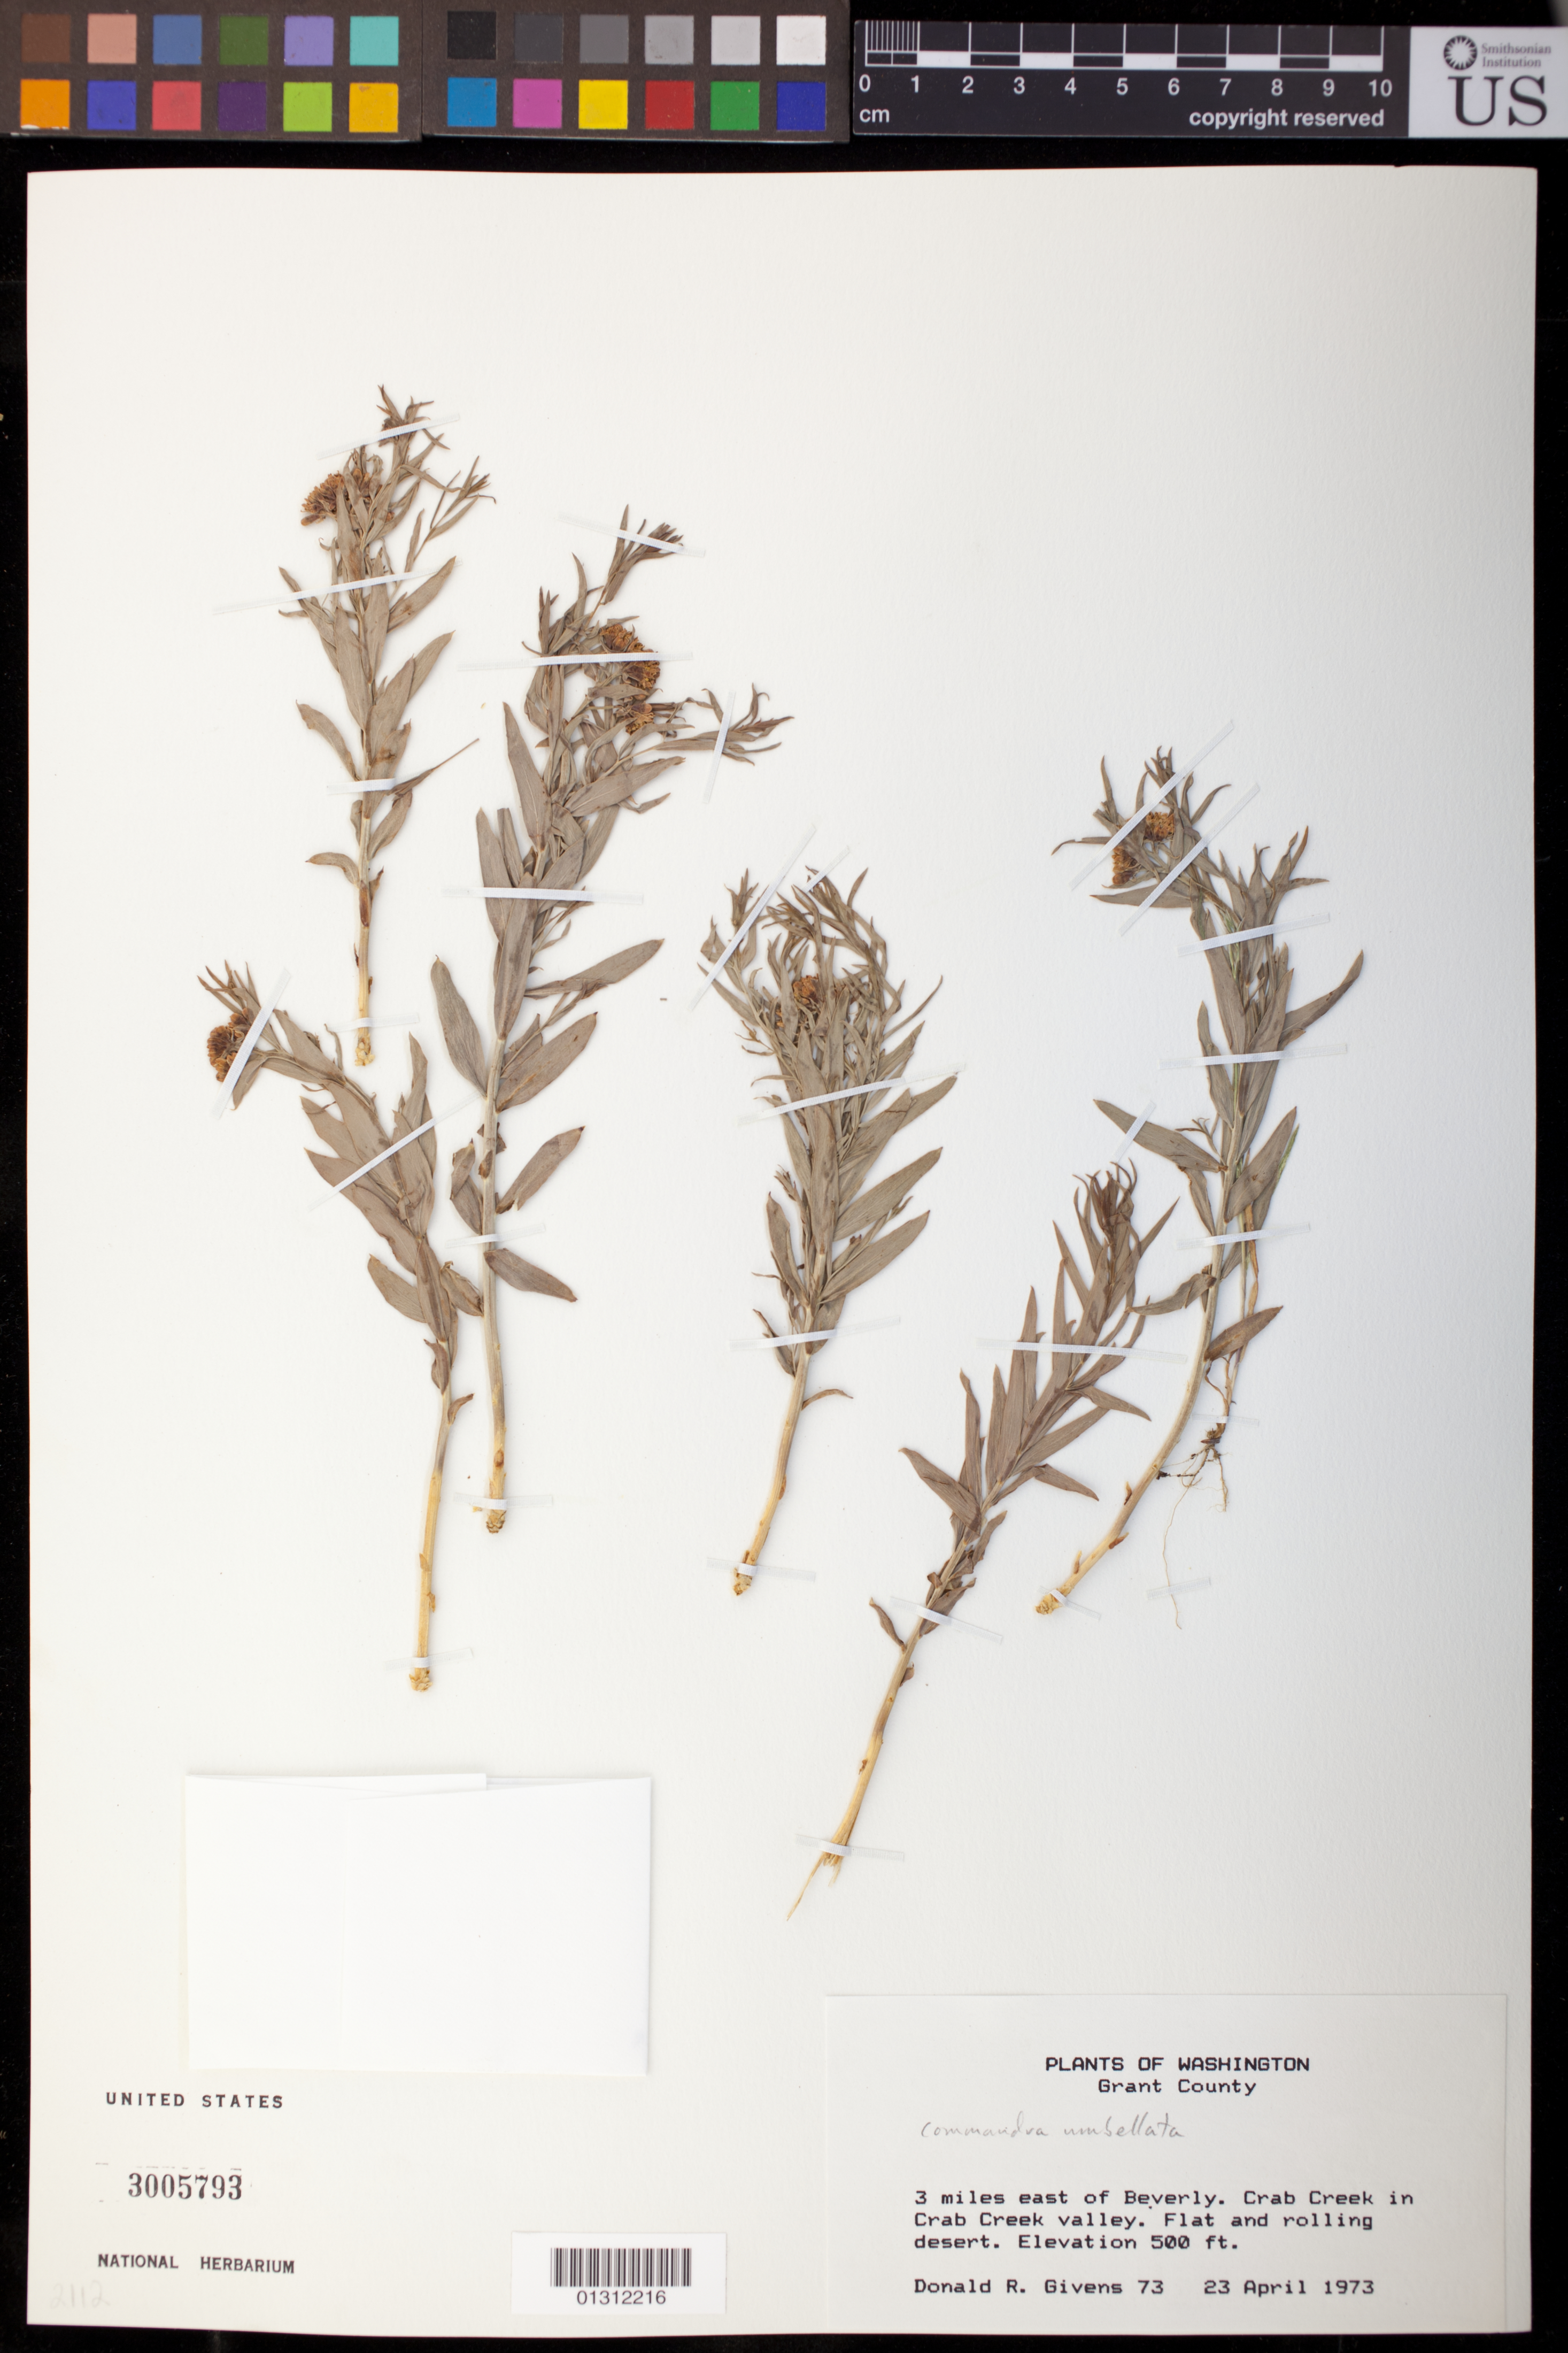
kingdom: Plantae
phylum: Tracheophyta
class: Magnoliopsida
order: Santalales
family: Comandraceae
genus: Comandra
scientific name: Comandra umbellata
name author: (L.) Nutt.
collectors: D. Givens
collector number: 73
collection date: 1973-04-23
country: United States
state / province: Washington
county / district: Grant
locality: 3 miles east of Beverly. Crab Creek in Crab Creek valley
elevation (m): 152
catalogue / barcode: US 3005793